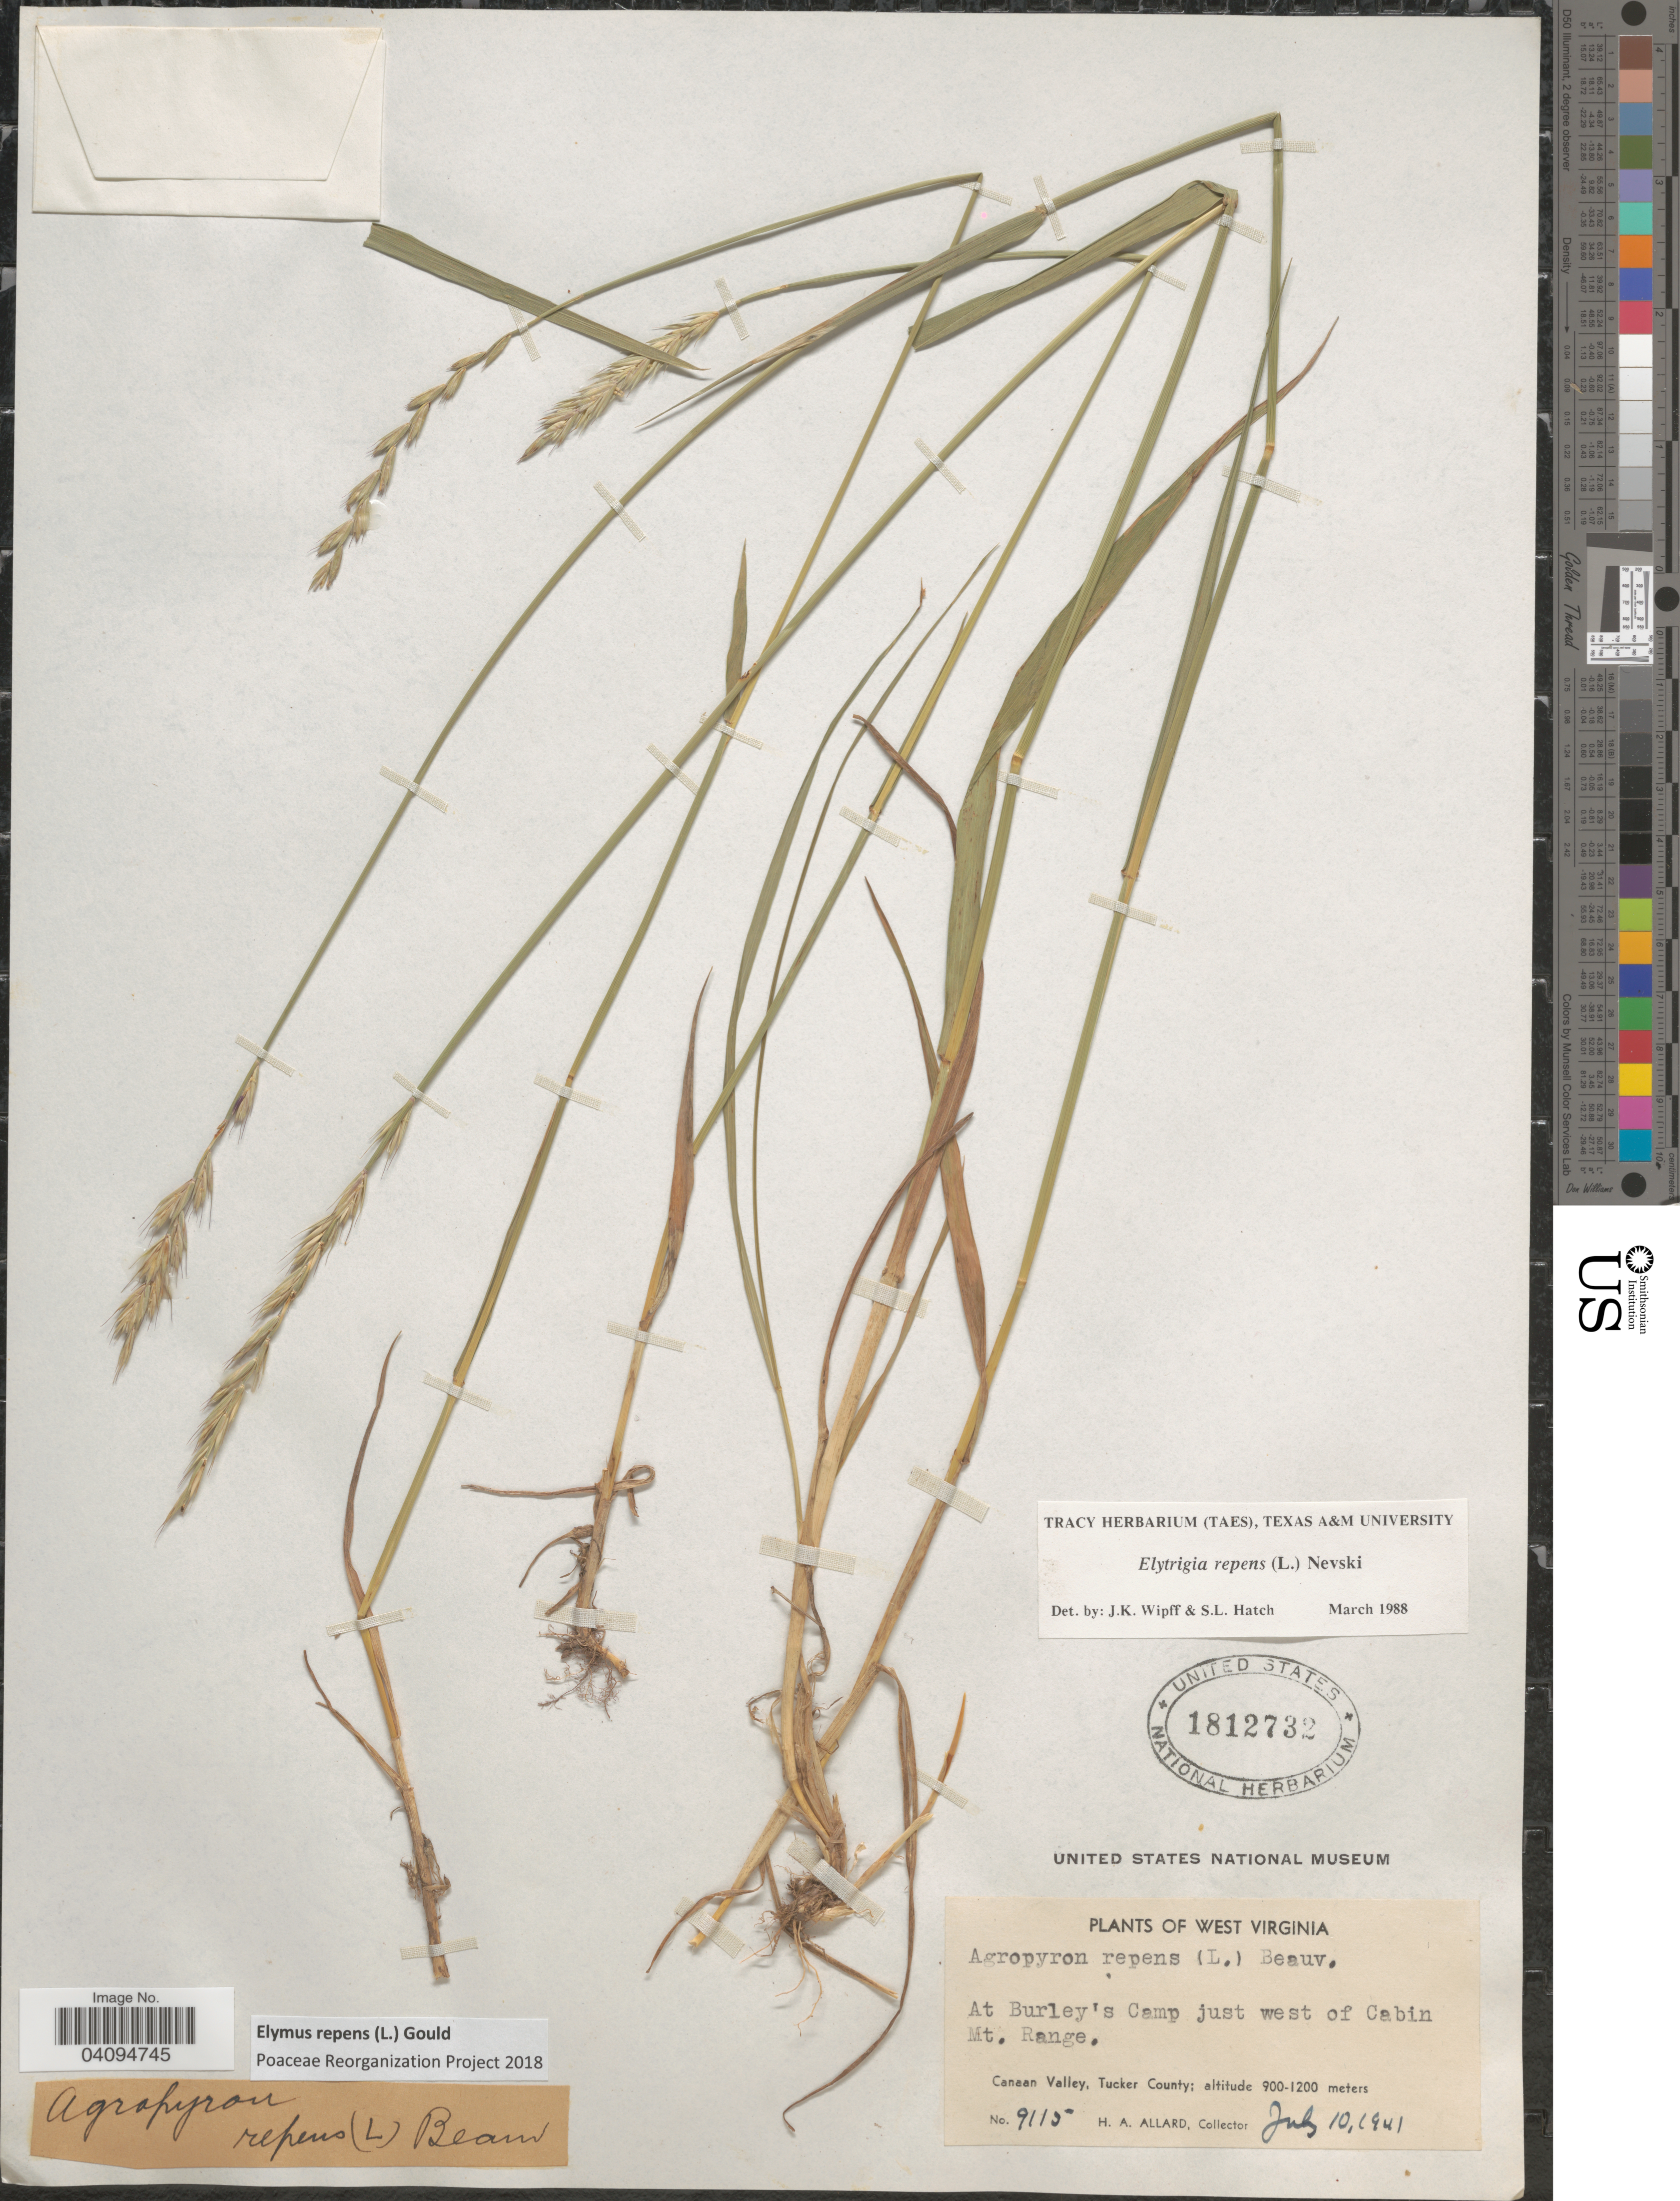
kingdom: Plantae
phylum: Tracheophyta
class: Liliopsida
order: Poales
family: Poaceae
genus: Elymus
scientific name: Elymus repens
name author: (L.) Gould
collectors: H. A. Allard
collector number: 9115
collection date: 1941-07-10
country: United States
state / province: West Virginia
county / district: Tucker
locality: At Burley's Camp just west of Cabin Mt. Range. Canaan Valley, Tucker County.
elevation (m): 900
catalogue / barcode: US 1812732